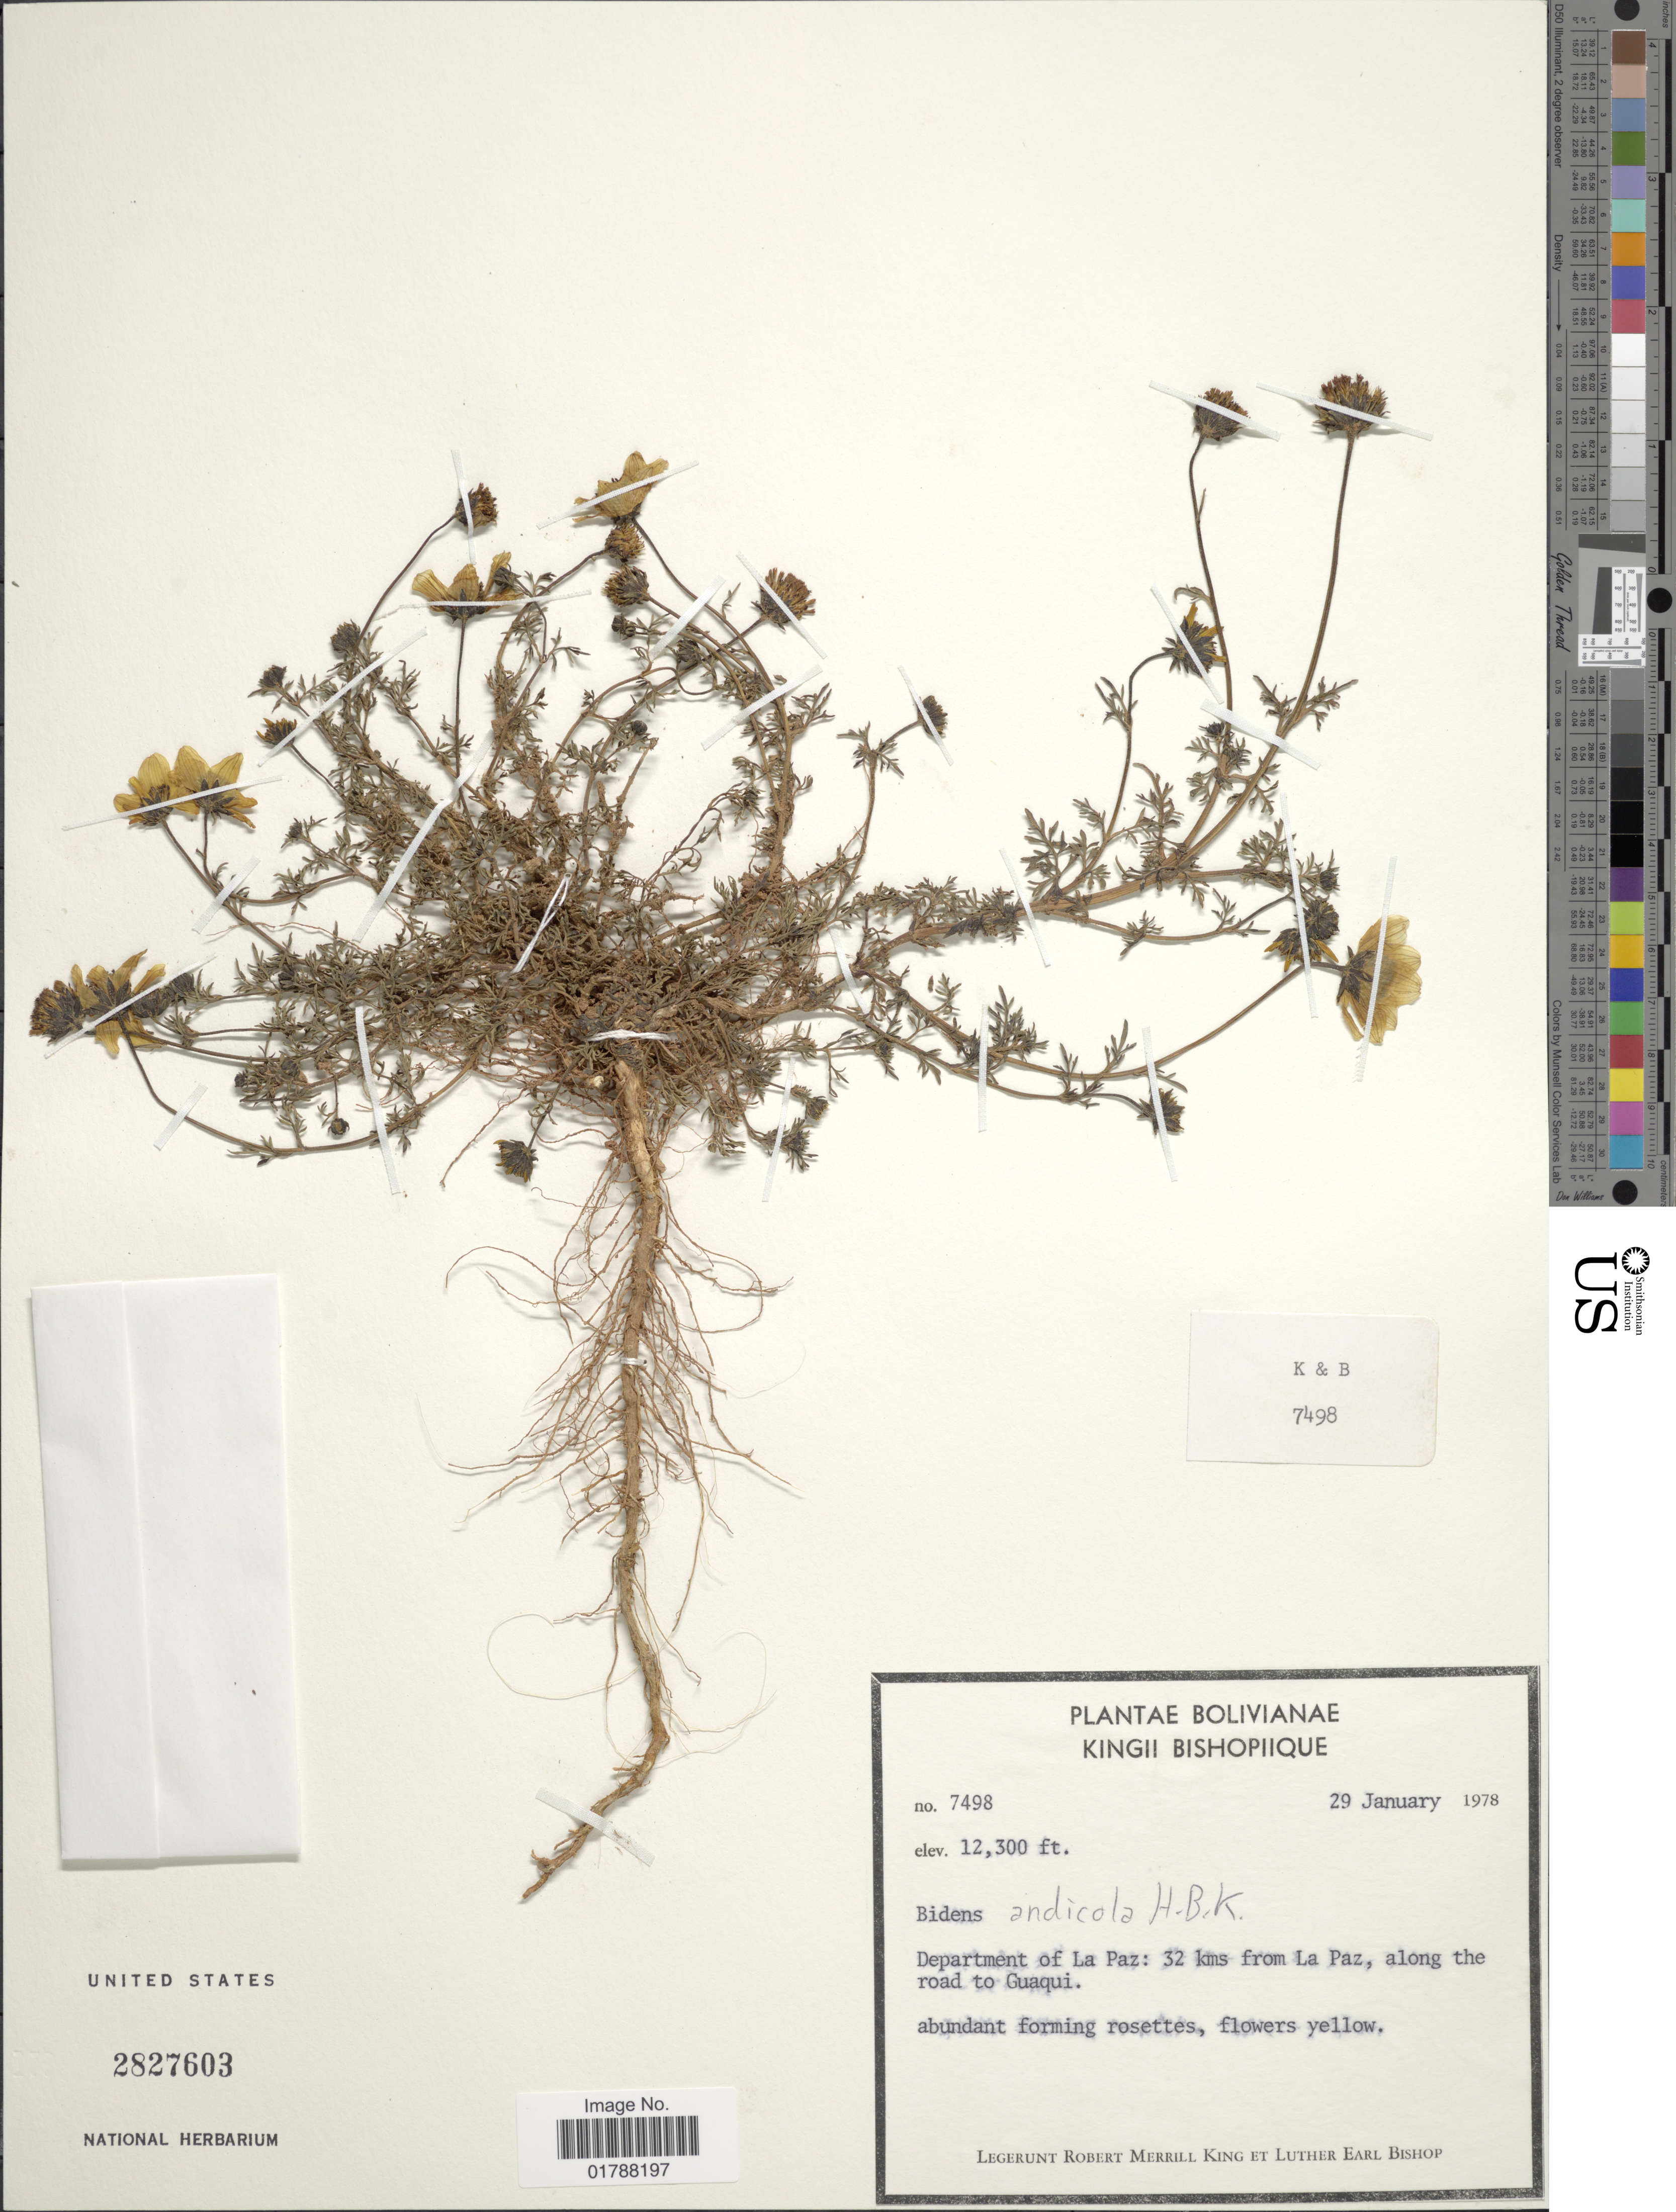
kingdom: Plantae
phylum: Tracheophyta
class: Magnoliopsida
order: Asterales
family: Asteraceae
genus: Bidens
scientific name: Bidens andicola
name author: Kunth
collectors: R. M. King & L. E. Bishop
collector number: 7498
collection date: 1978-01-29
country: Bolivia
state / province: La Paz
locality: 32 kms from La Paz, along the road to Guagui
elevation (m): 3749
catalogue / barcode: US 2827603